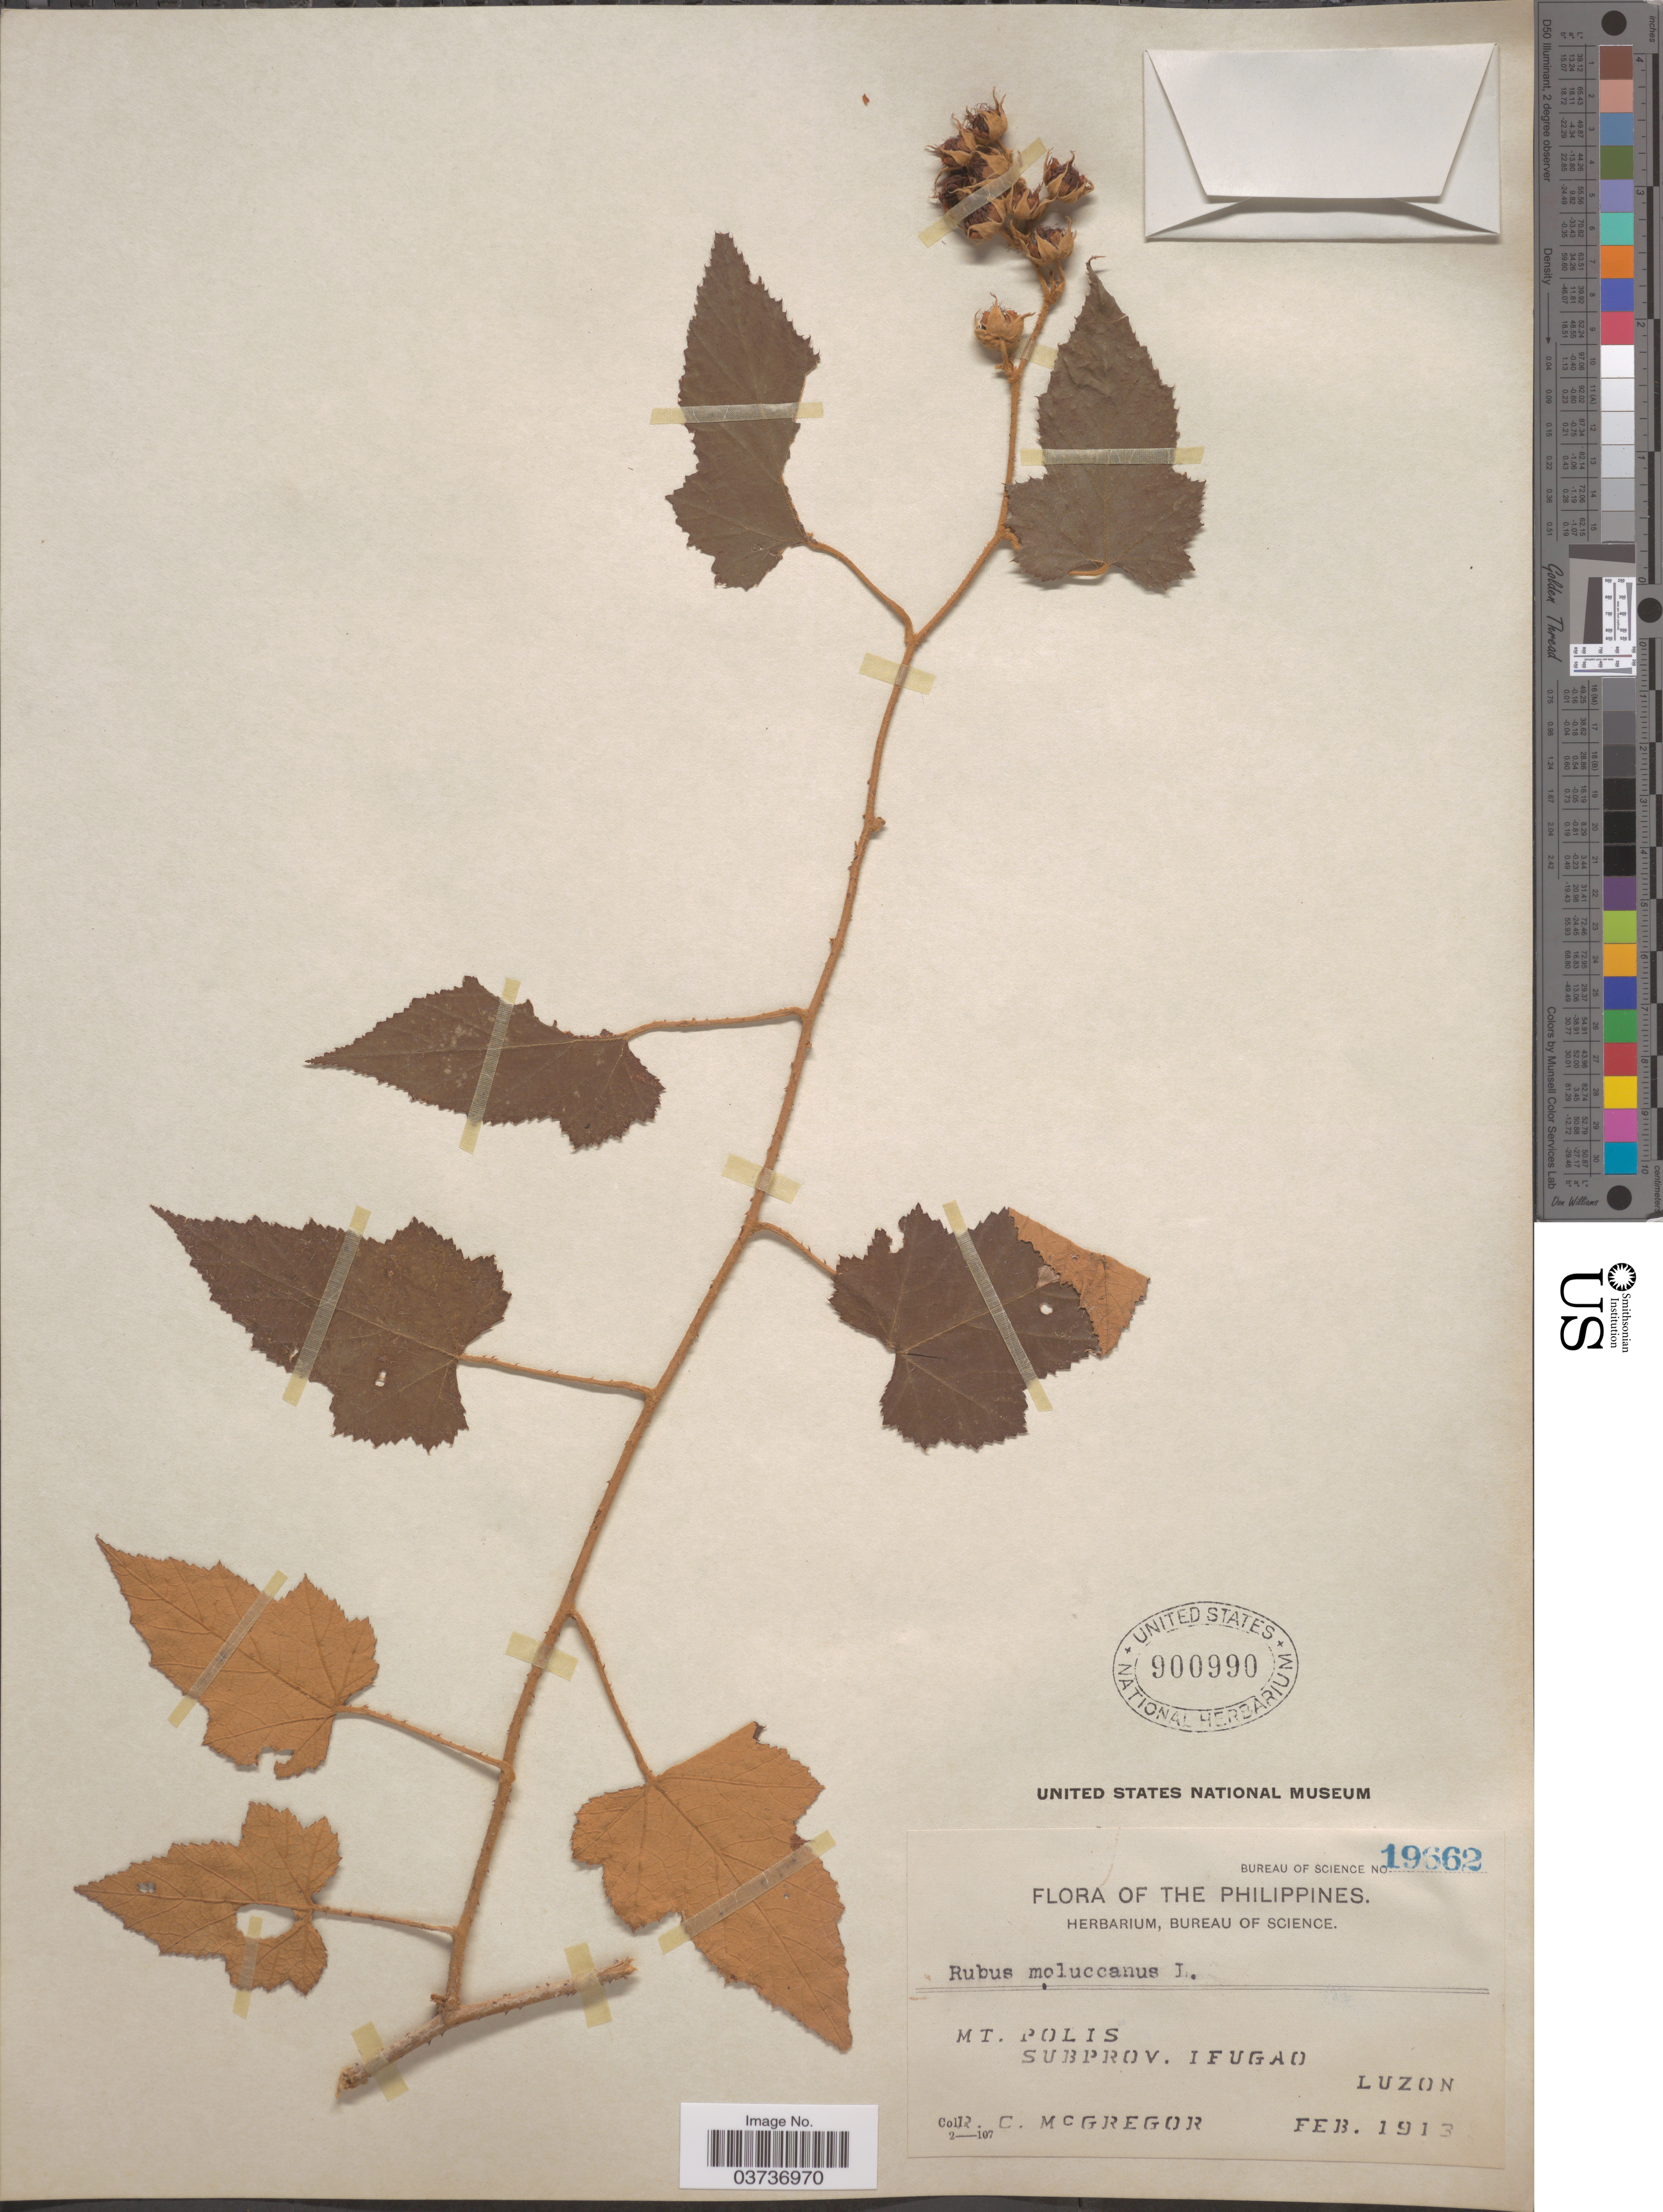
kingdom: Plantae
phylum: Tracheophyta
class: Magnoliopsida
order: Rosales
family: Rosaceae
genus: Rubus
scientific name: Rubus moluccanus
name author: L.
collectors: R. C. McGregor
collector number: Bureau of Science 19662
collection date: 1913-02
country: Philippines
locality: Mt. Polis. Subprov. Ifugao. Luzon.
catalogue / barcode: US 900990